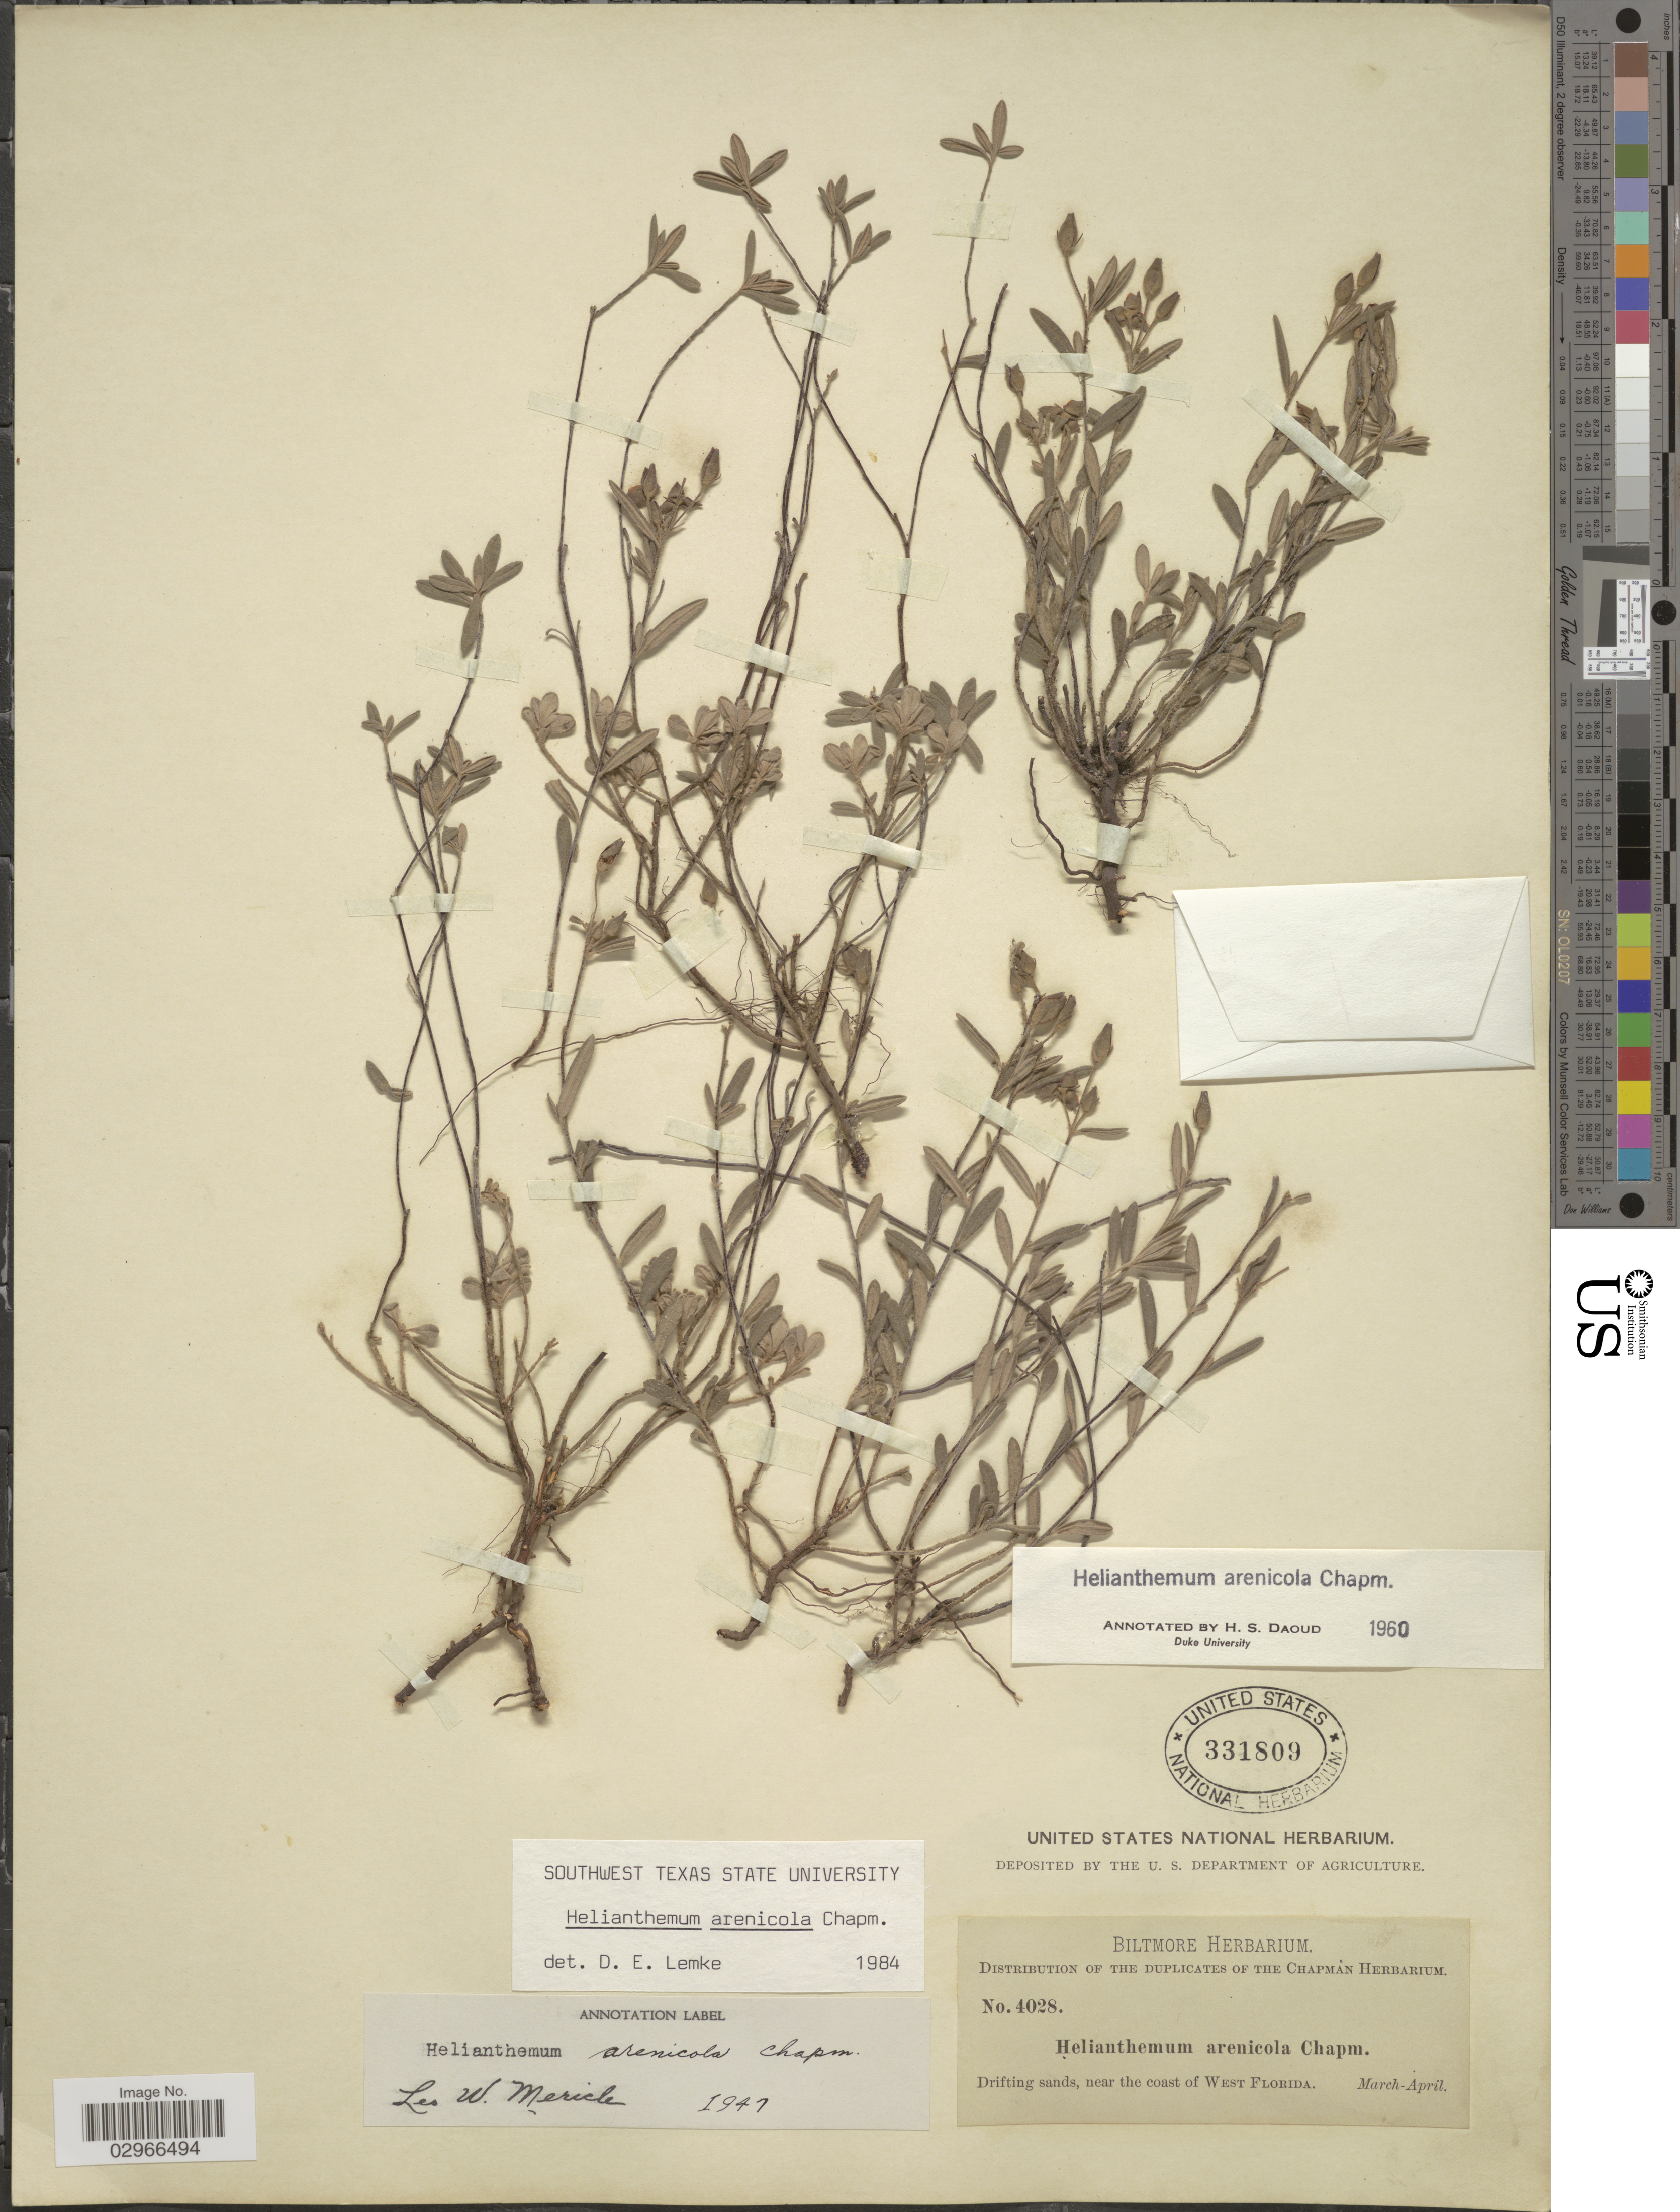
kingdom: Plantae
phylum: Tracheophyta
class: Magnoliopsida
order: Malvales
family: Cistaceae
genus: Helianthemum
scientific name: Helianthemum arenicola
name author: Chapm.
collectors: ex herb. Biltmore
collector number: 4028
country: United States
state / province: Florida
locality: Near the coast of West Florida.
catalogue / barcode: US 331809